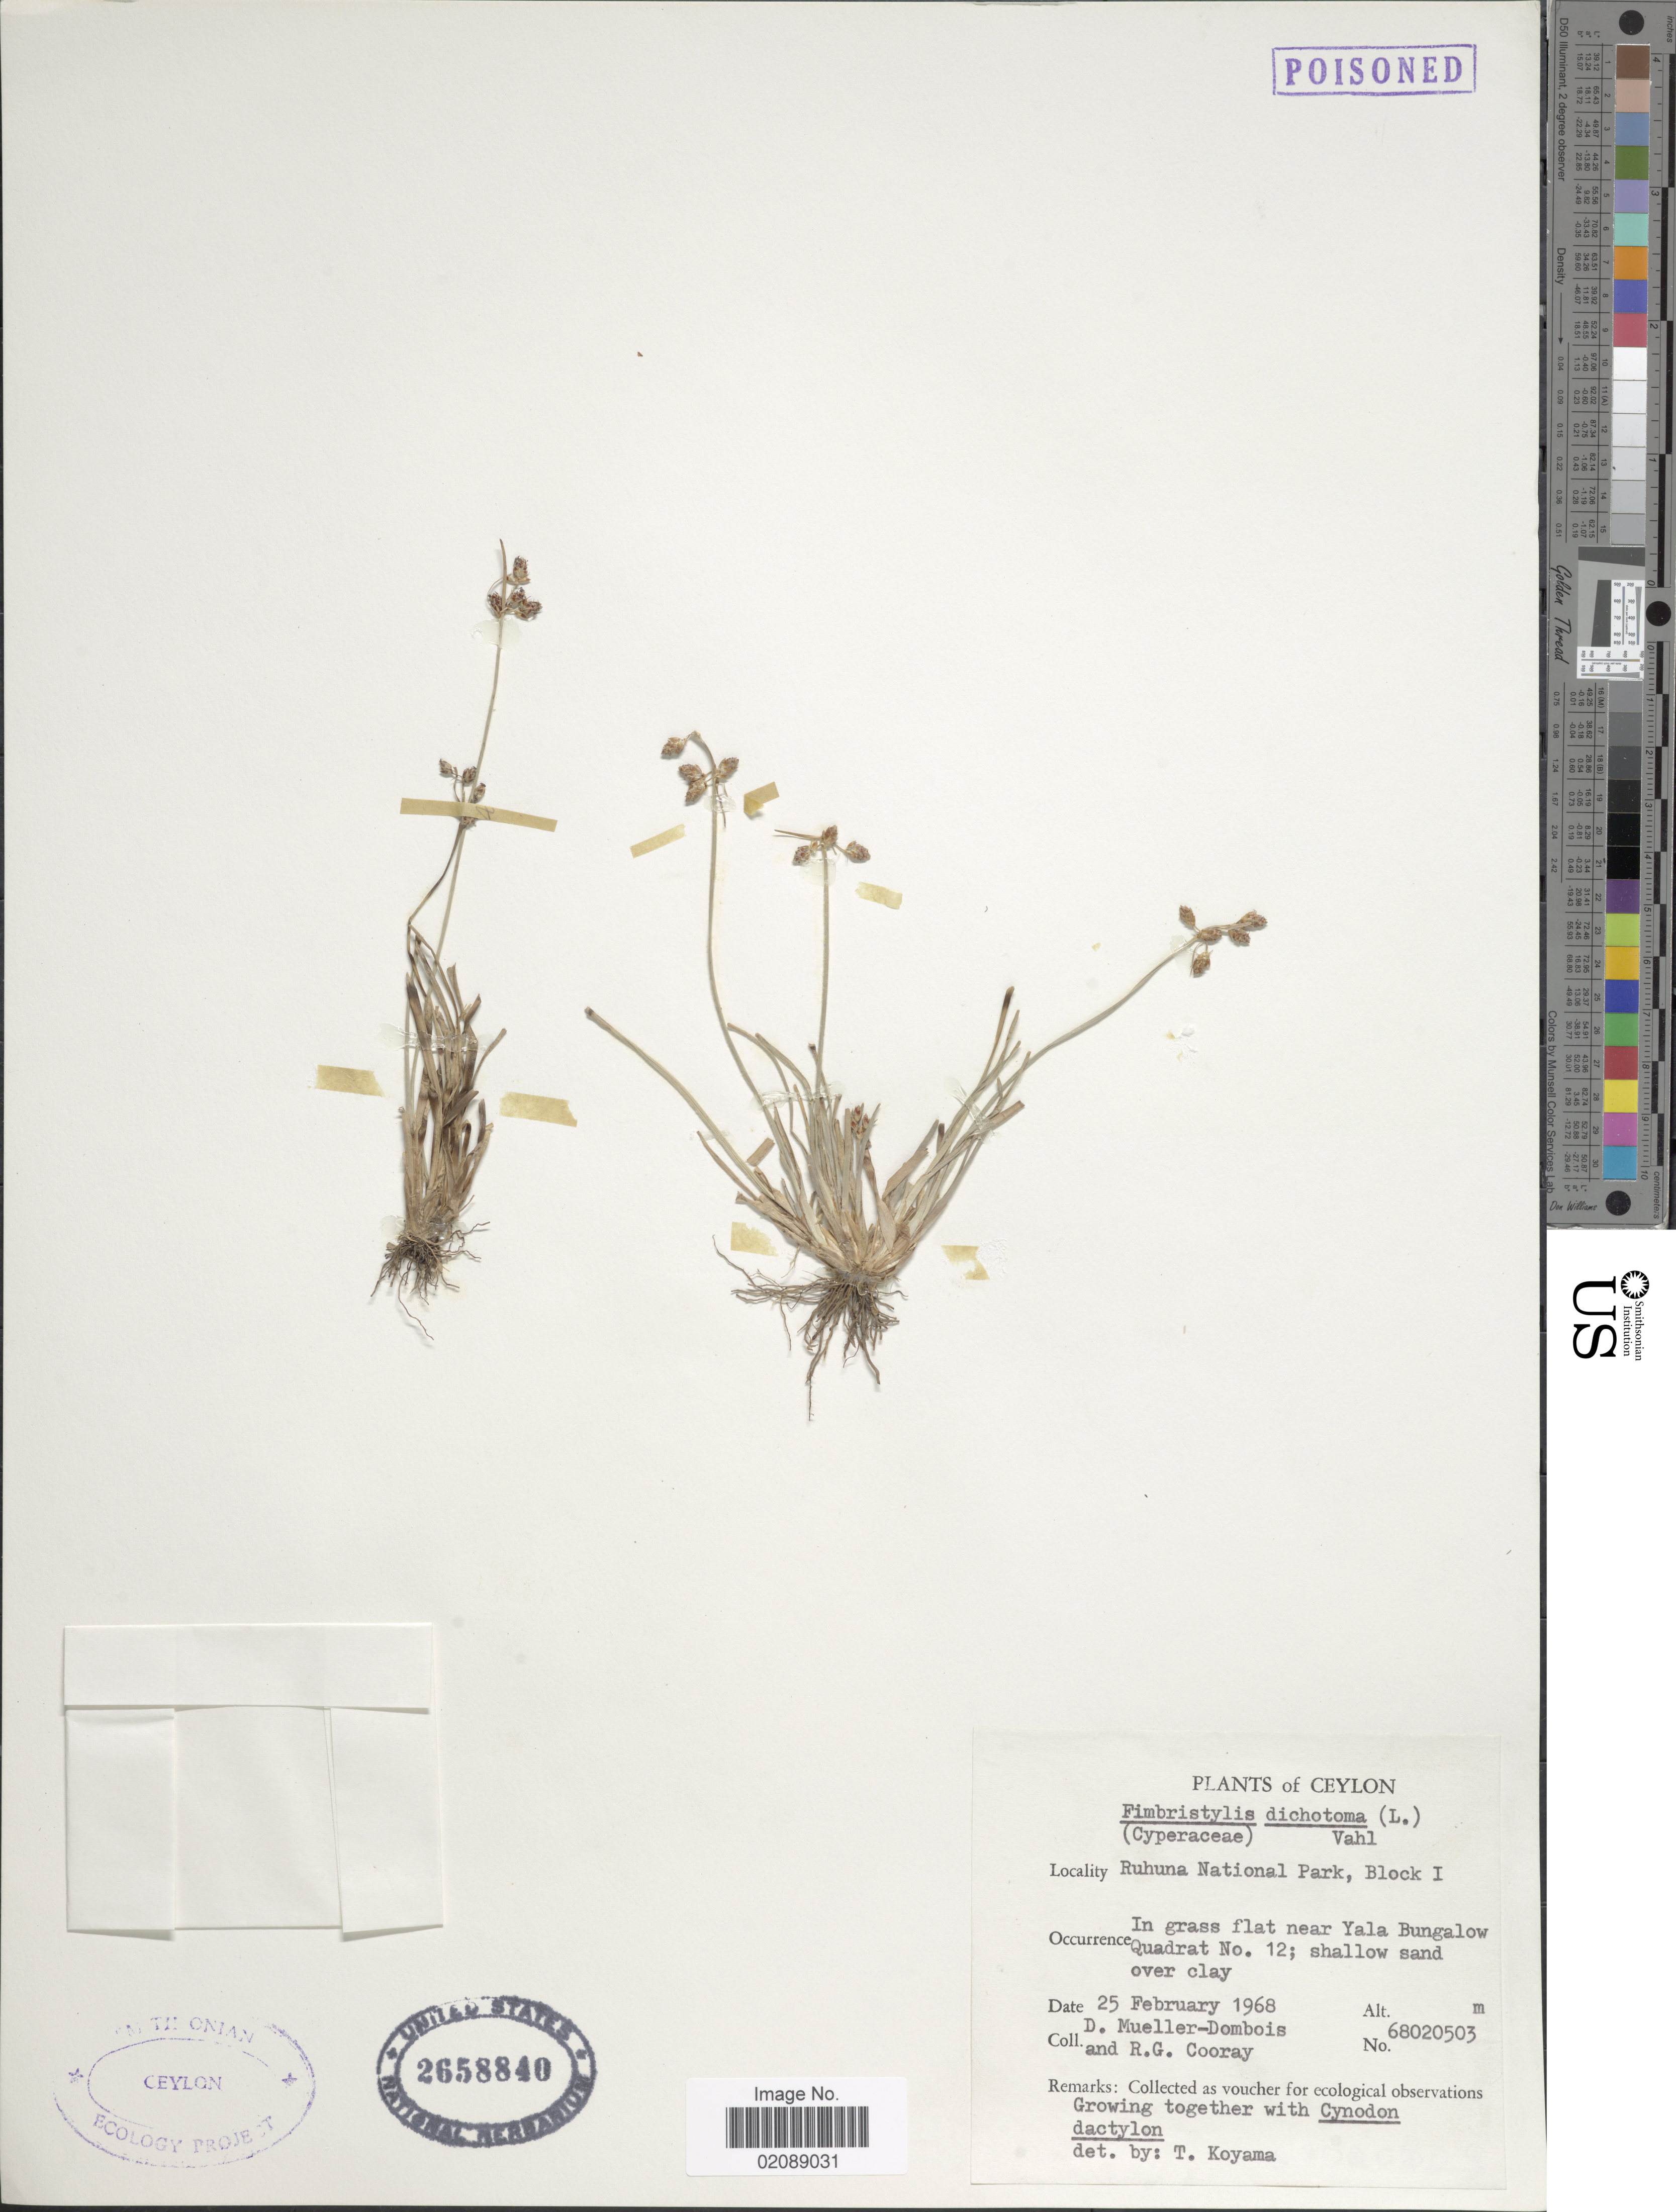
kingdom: Plantae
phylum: Tracheophyta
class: Liliopsida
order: Poales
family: Cyperaceae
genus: Fimbristylis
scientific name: Fimbristylis dichotoma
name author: (L.) Vahl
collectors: D. Mueller-Dombois & R. Cooray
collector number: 68020503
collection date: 1968-02-25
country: Sri Lanka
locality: Ceylon, Ruhuna National Park, Block I. In grass flat near Yala Bungalow Quadrat No. 12; shallow sand over clay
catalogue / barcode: US 2658840